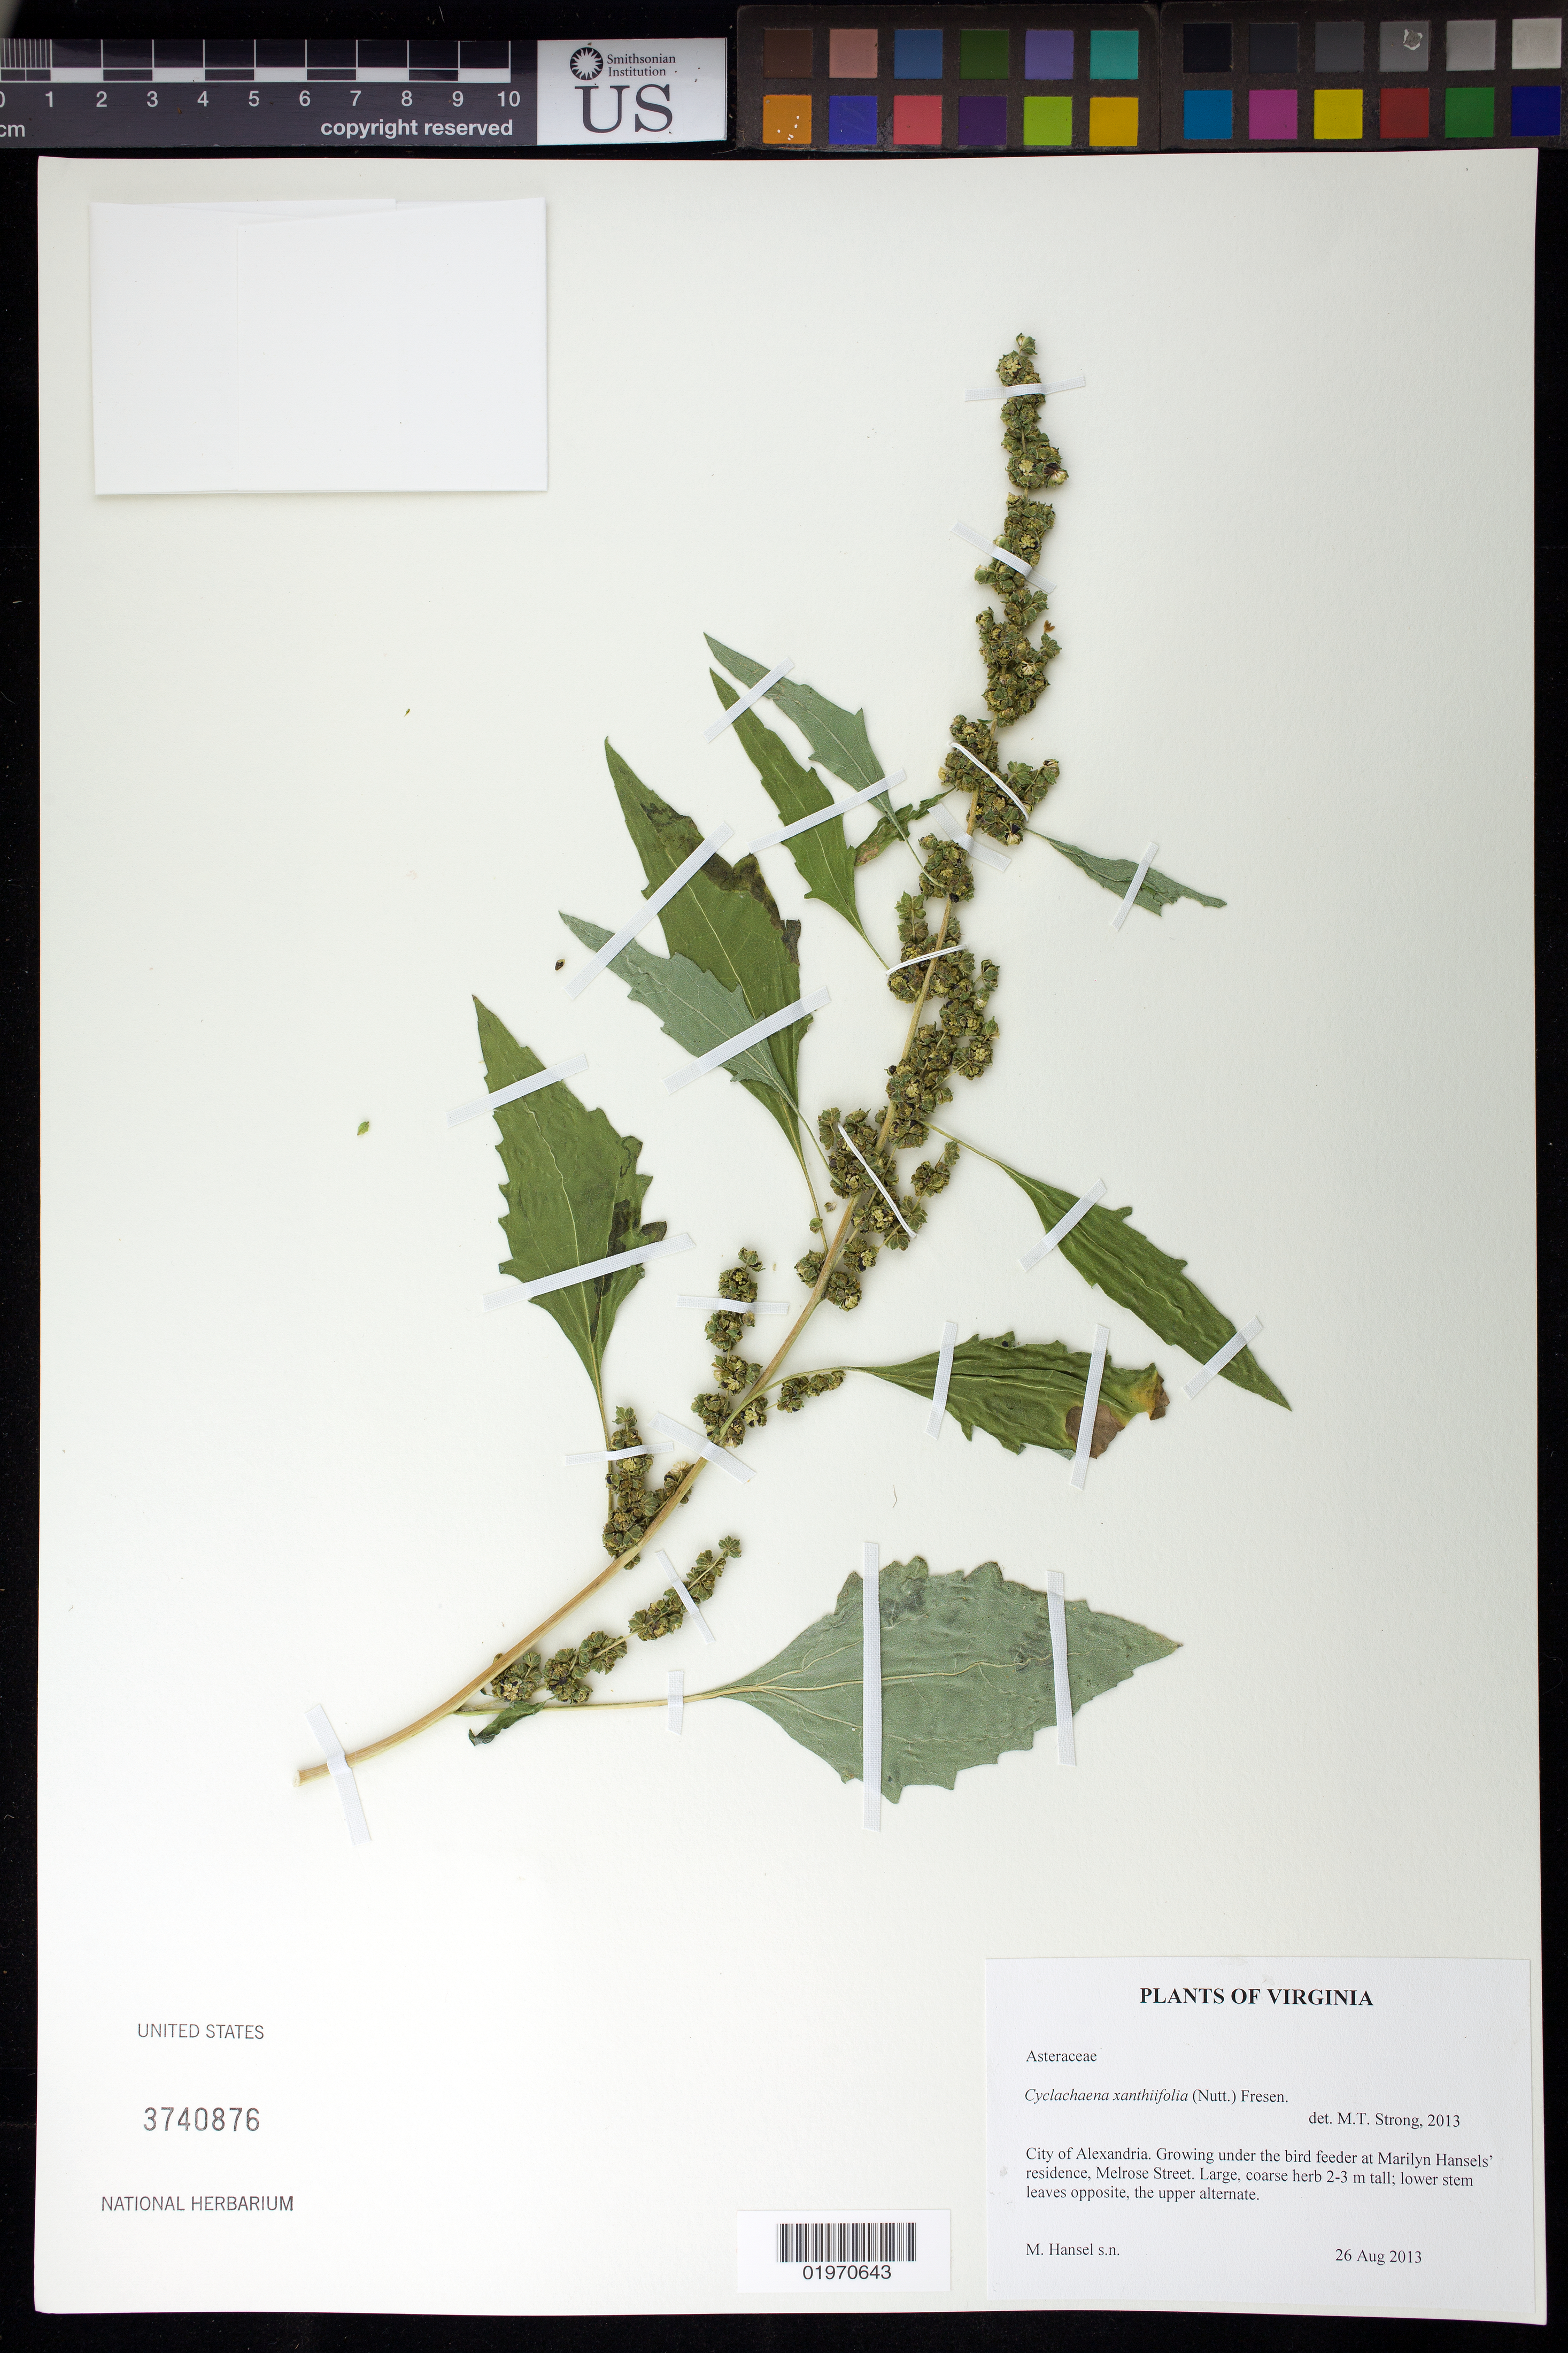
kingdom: Plantae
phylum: Tracheophyta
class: Magnoliopsida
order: Asterales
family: Asteraceae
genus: Cyclachaena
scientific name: Cyclachaena xanthiifolia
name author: (Nutt.) Fresen.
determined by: Strong, M. T., (US), Smithsonian Institution - National Museum of Natural History (UNITED STATES)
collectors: M. Hansel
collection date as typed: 26 Aug 2013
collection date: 2013-08-26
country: United States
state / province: Virginia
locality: Melrose Street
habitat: Growing under the bird feeder at residence.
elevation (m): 40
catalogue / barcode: US 3740876